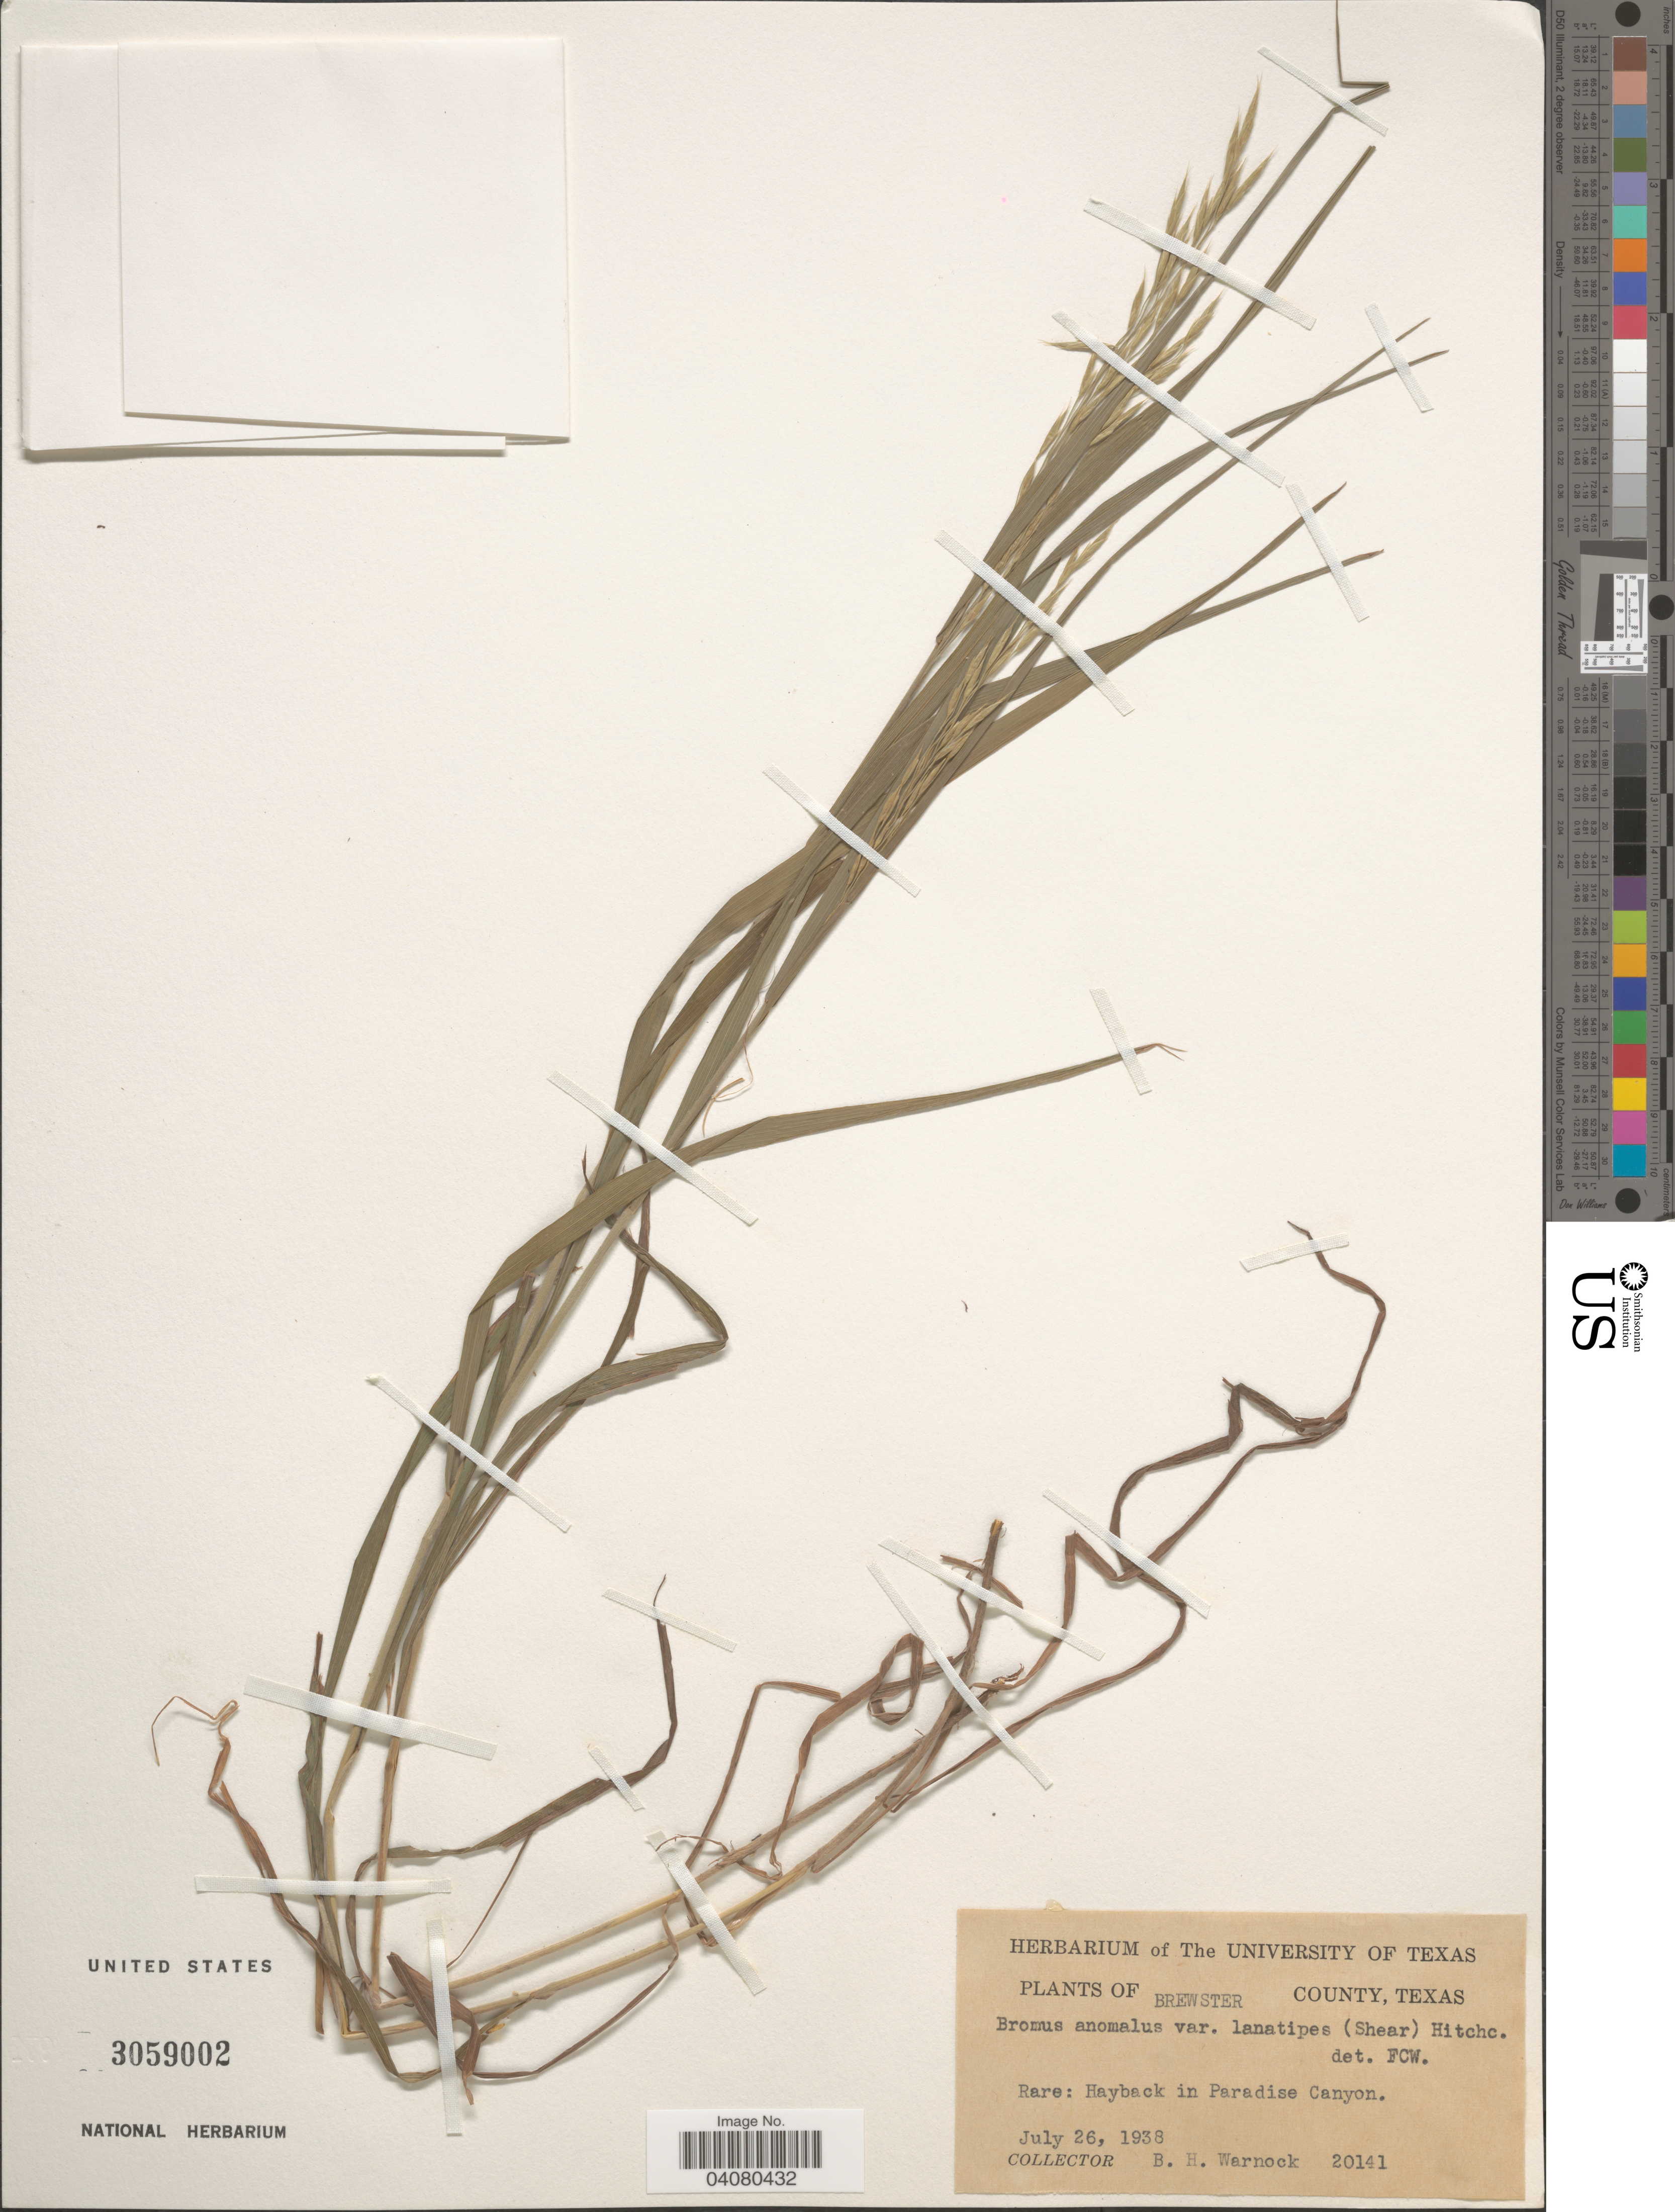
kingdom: Plantae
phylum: Tracheophyta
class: Liliopsida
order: Poales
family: Poaceae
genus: Bromus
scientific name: Bromus anomalus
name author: Rupr. ex E. Fourn.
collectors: B. H. Warnock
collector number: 20141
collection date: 1938-07-26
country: United States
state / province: Texas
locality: Brewster County. Hayback in Paradise Canyon.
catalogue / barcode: US 3059002